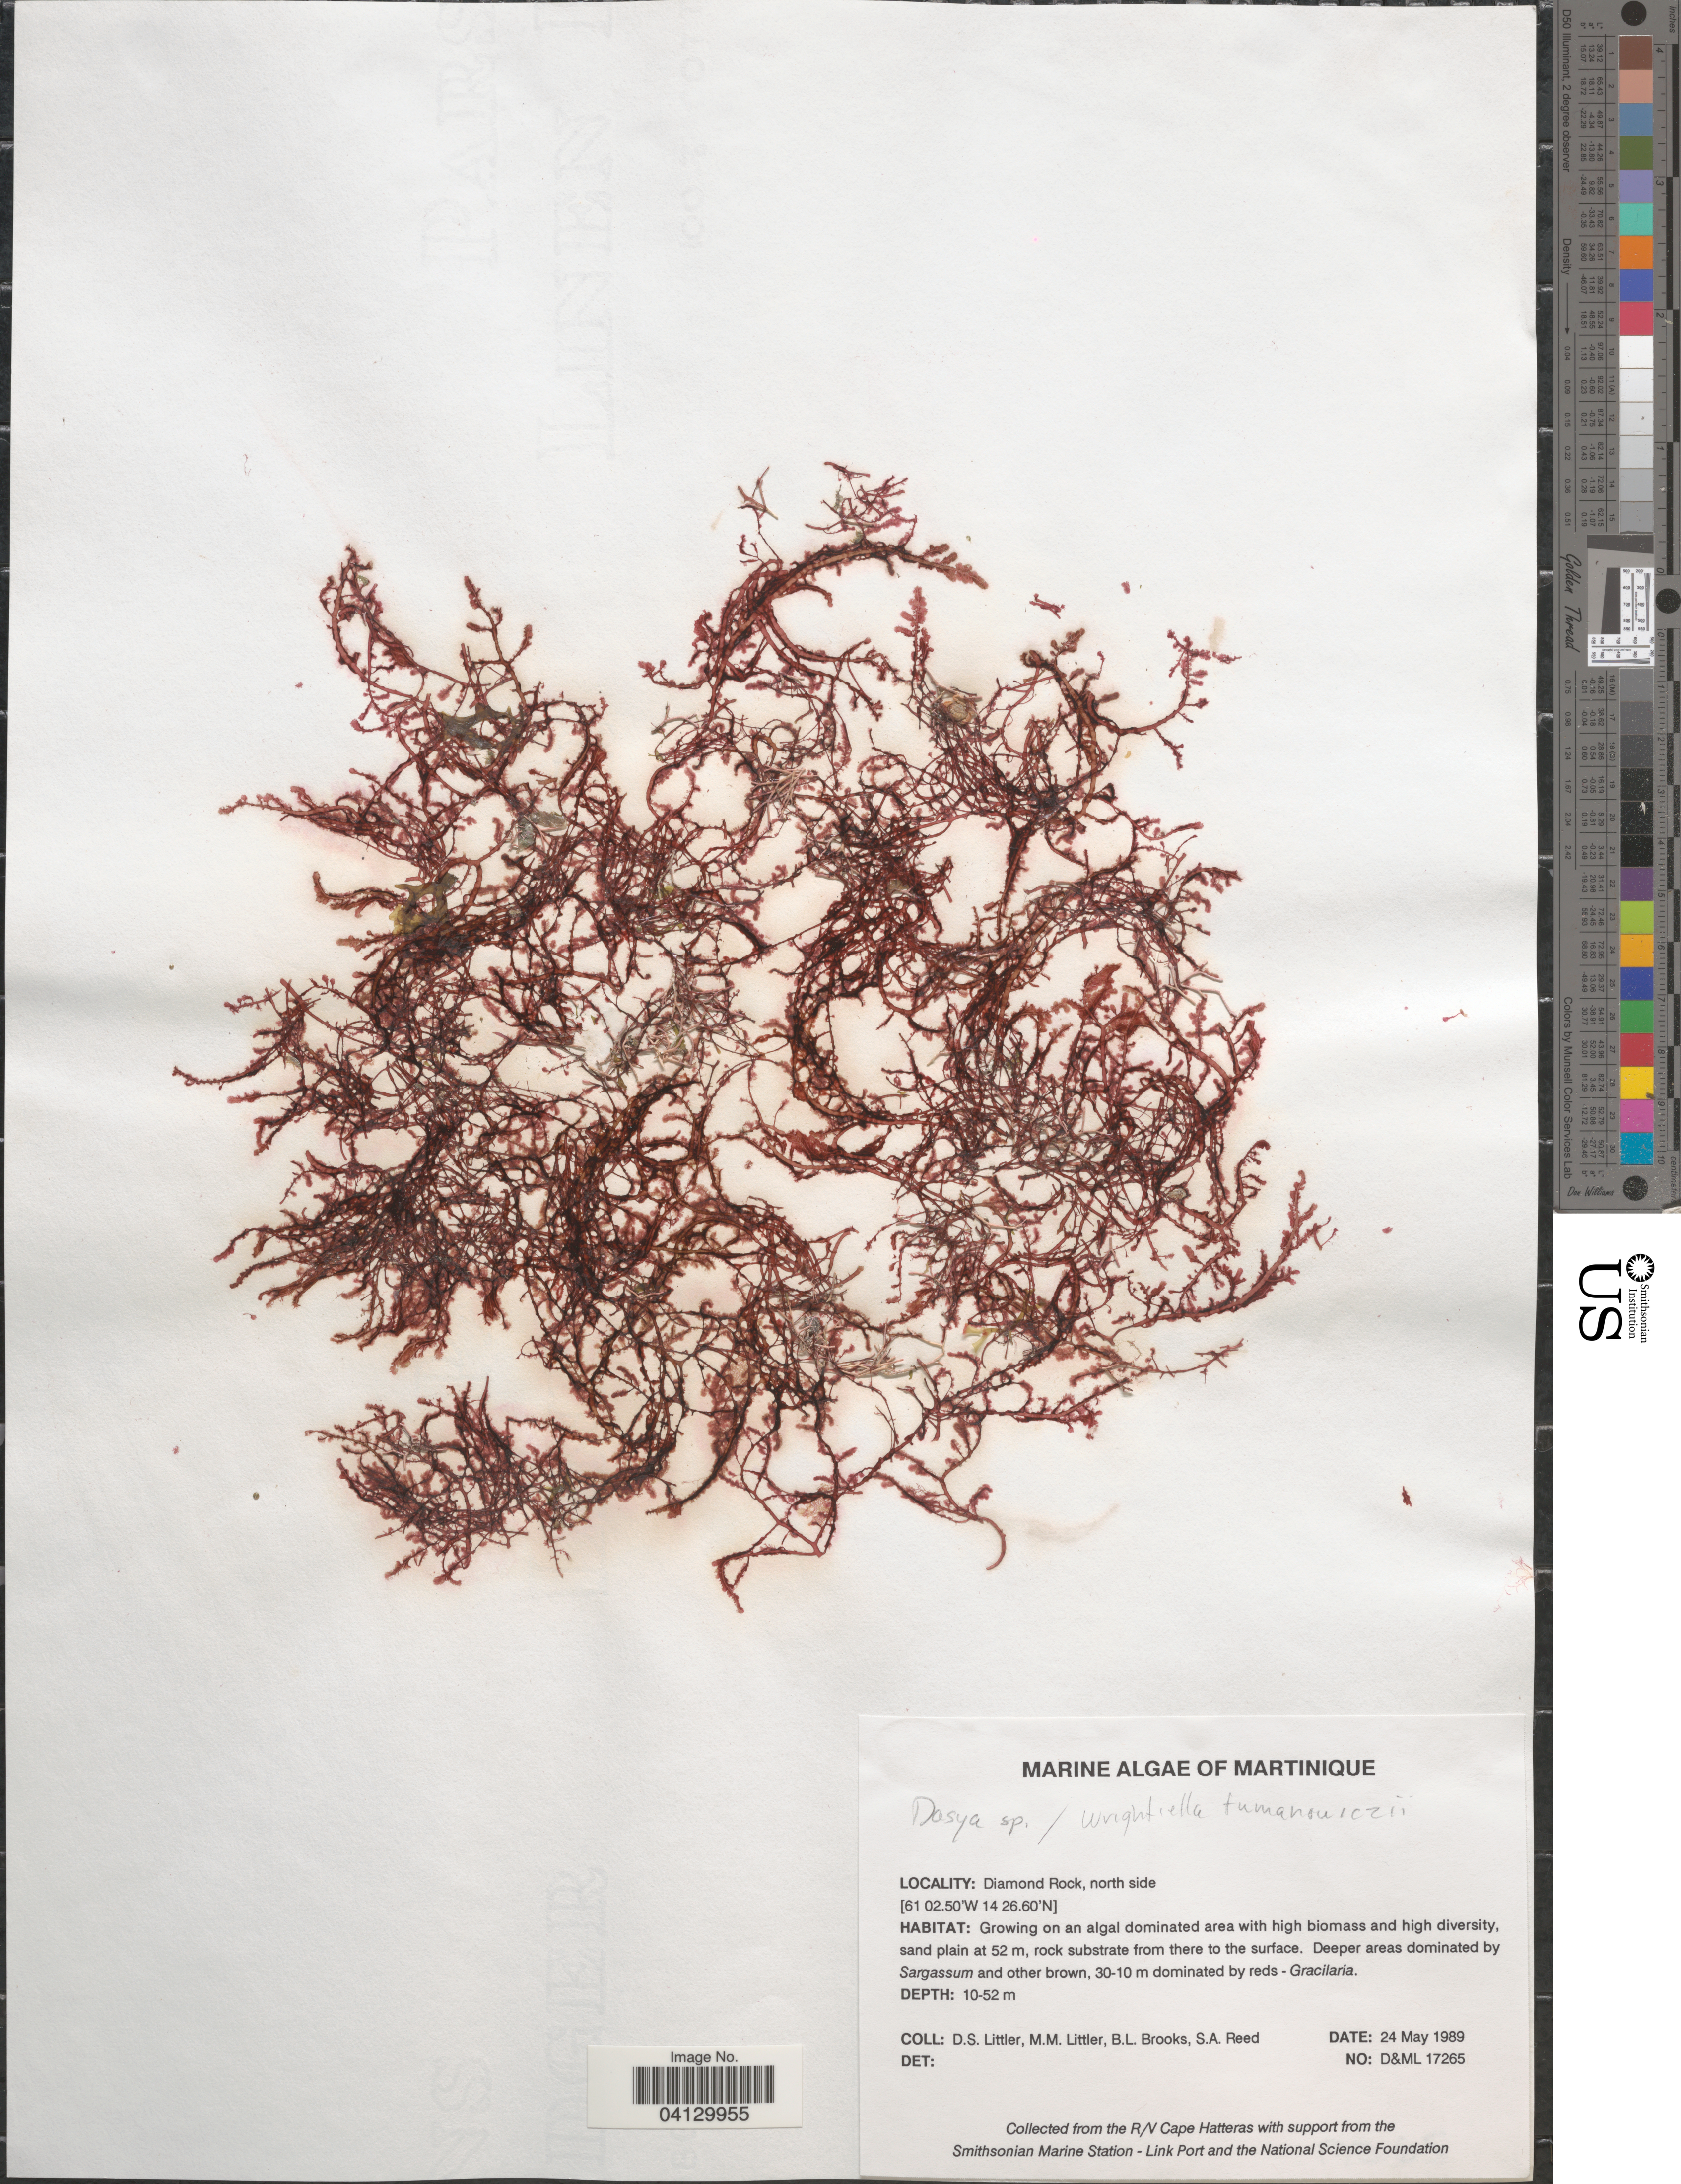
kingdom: Plantae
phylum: Rhodophyta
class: Florideophyceae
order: Ceramiales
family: Rhodomelaceae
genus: Wrightiella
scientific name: Wrightiella tumanowiczii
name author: (Gatty ex Harv.) F. Schmitz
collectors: D. S. Littler, B. Brooks & S. Reed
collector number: D&ML17265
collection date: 1989-05-24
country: Martinique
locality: Diamond Rock, north side.